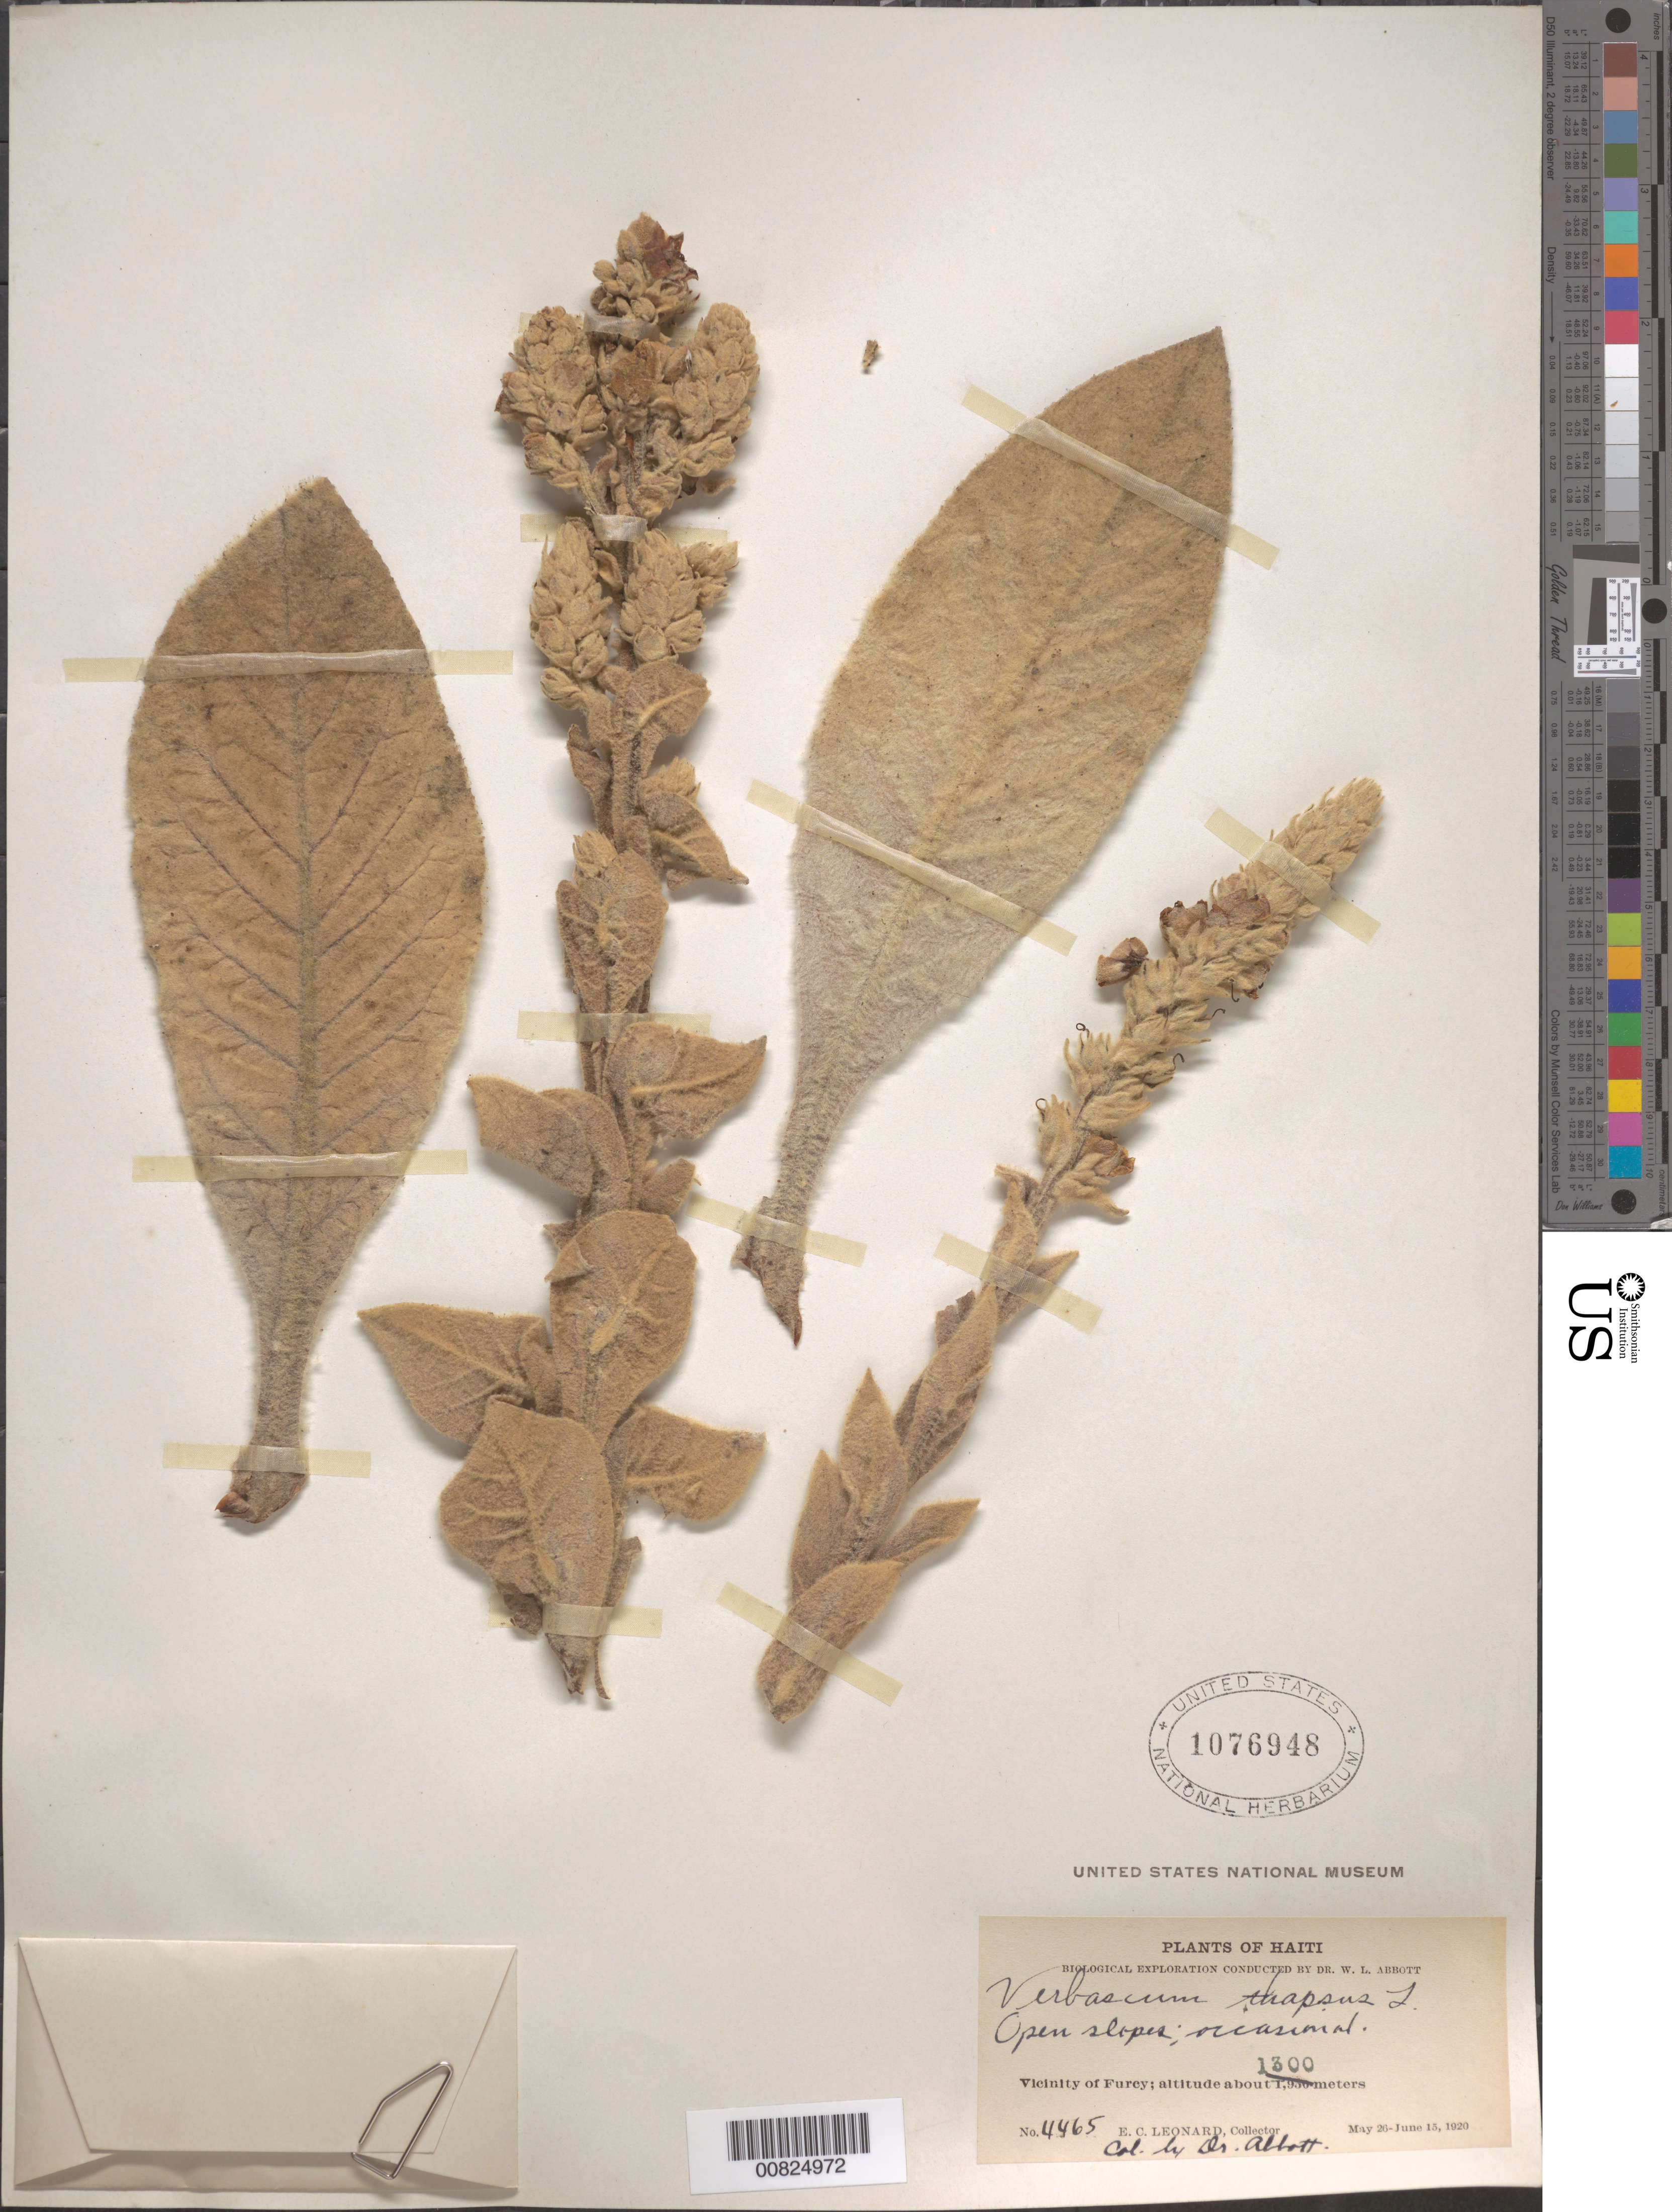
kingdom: Plantae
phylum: Tracheophyta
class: Magnoliopsida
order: Lamiales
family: Scrophulariaceae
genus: Verbascum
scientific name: Verbascum thapsus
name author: L.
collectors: W. L. Abbott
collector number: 4465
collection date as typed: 26 May 1920 to 15 Jun 1920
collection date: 1920-05-26/1920-06-15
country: Haiti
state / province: Ouest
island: Hispaniola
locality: Vicinity of Furcy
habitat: Open slopes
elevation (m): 1300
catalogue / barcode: US 1076948